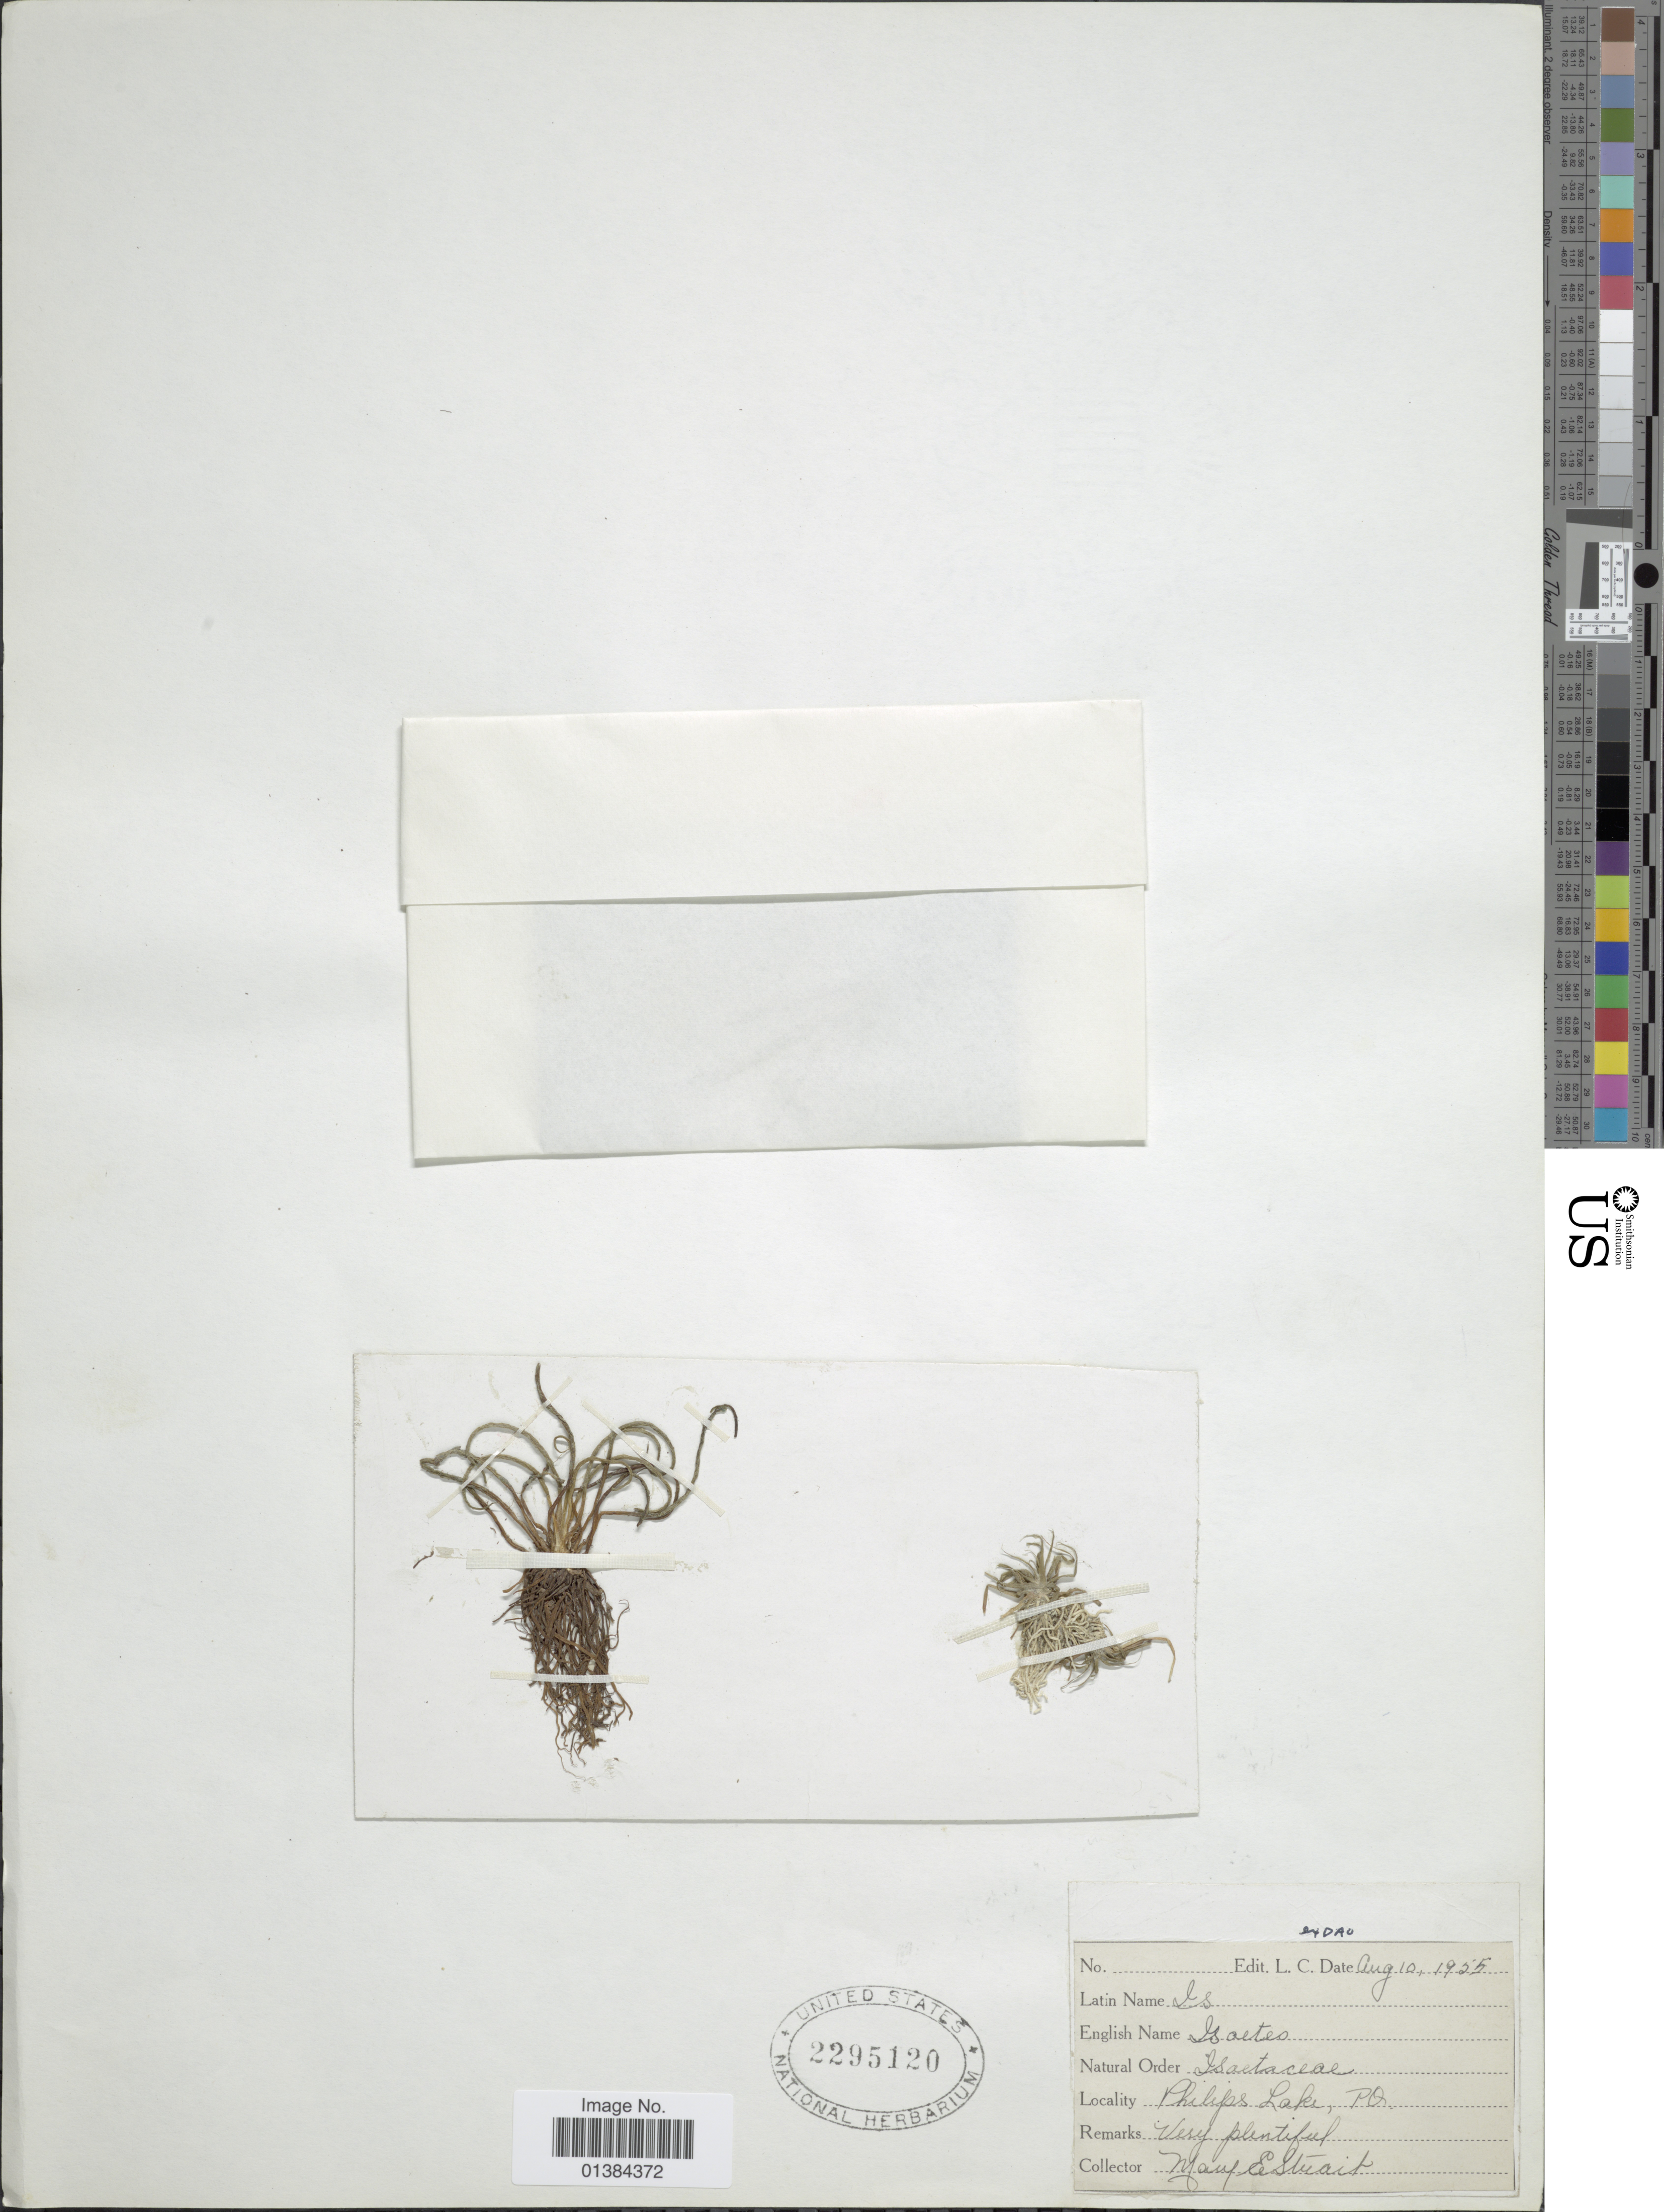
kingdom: Plantae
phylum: Tracheophyta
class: Lycopodiopsida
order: Isoetales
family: Isoetaceae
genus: Isoetes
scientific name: Isoetes sp.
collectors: M. Strait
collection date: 1955-08-10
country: Canada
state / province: Quebec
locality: Philips Lake, PQ.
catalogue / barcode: US 2295120